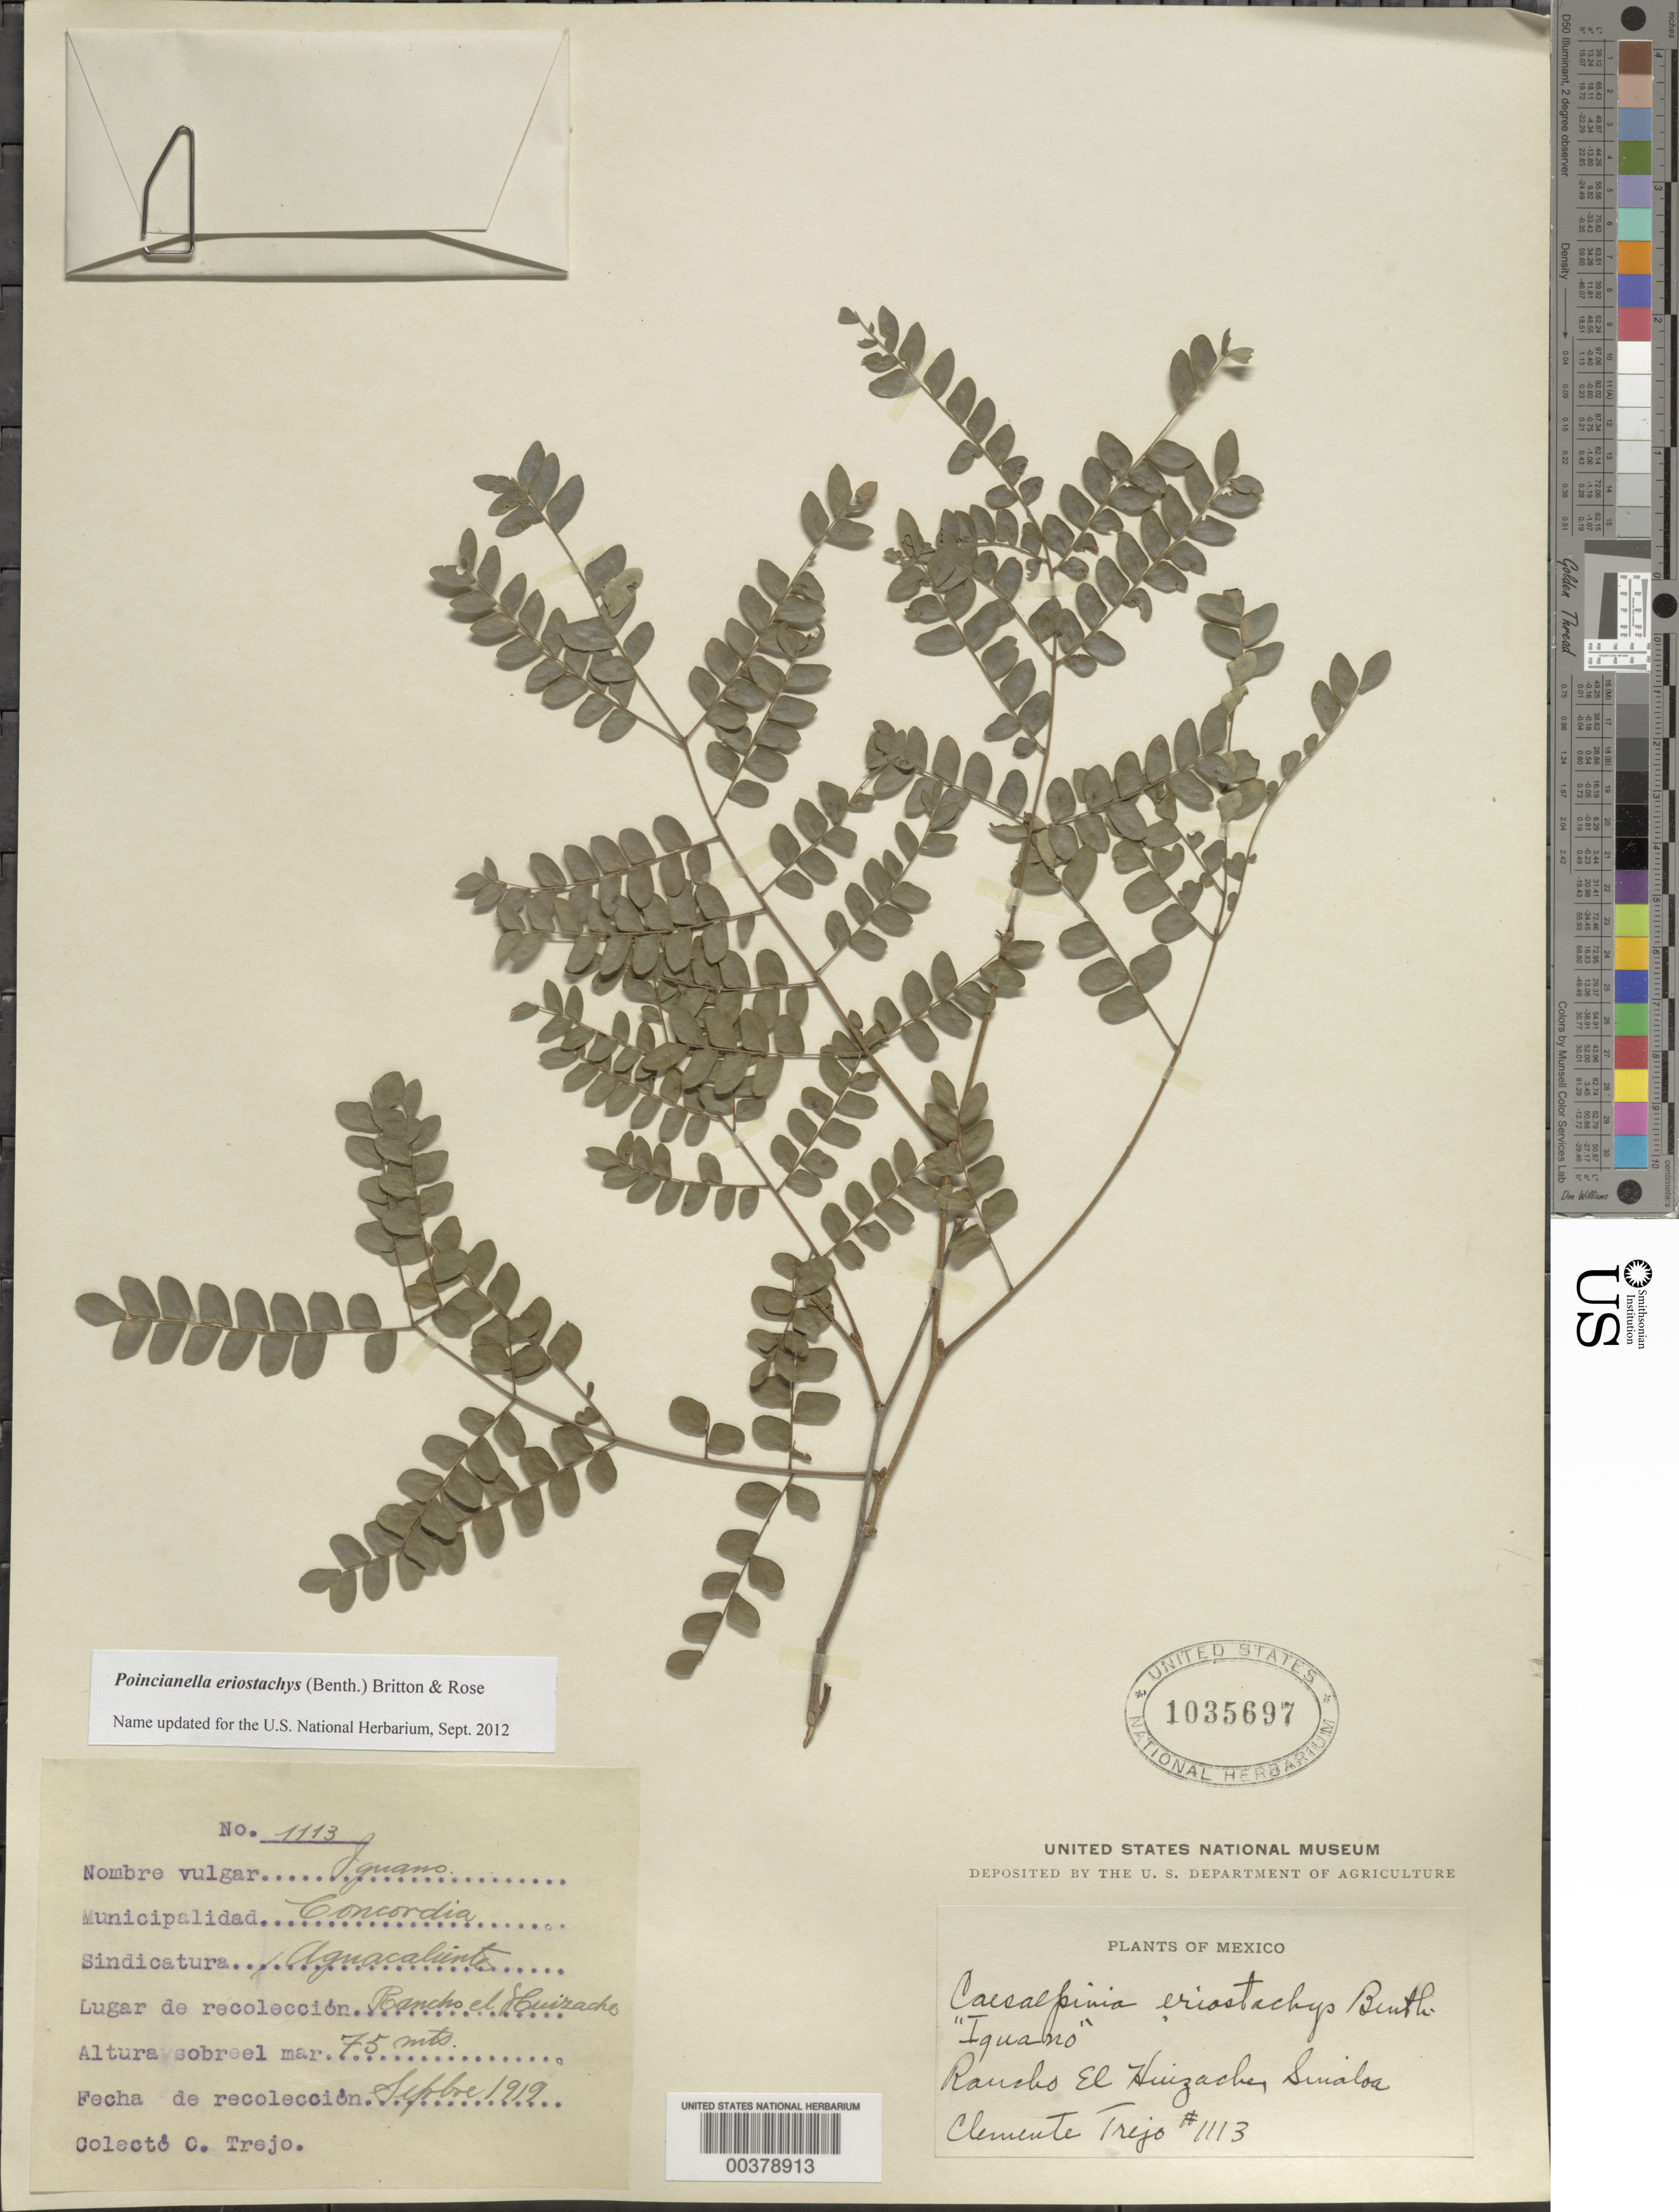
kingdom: Plantae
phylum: Tracheophyta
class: Magnoliopsida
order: Fabales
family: Fabaceae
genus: Cenostigma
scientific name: Cenostigma eriostachys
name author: (Benth.) Gagnon & G.P. Lewis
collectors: C. C. Trejo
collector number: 1113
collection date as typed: Sep 1919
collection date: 1919-09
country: Mexico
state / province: Sinaloa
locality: Rancho el Huizache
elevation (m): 75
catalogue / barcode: US 1035697